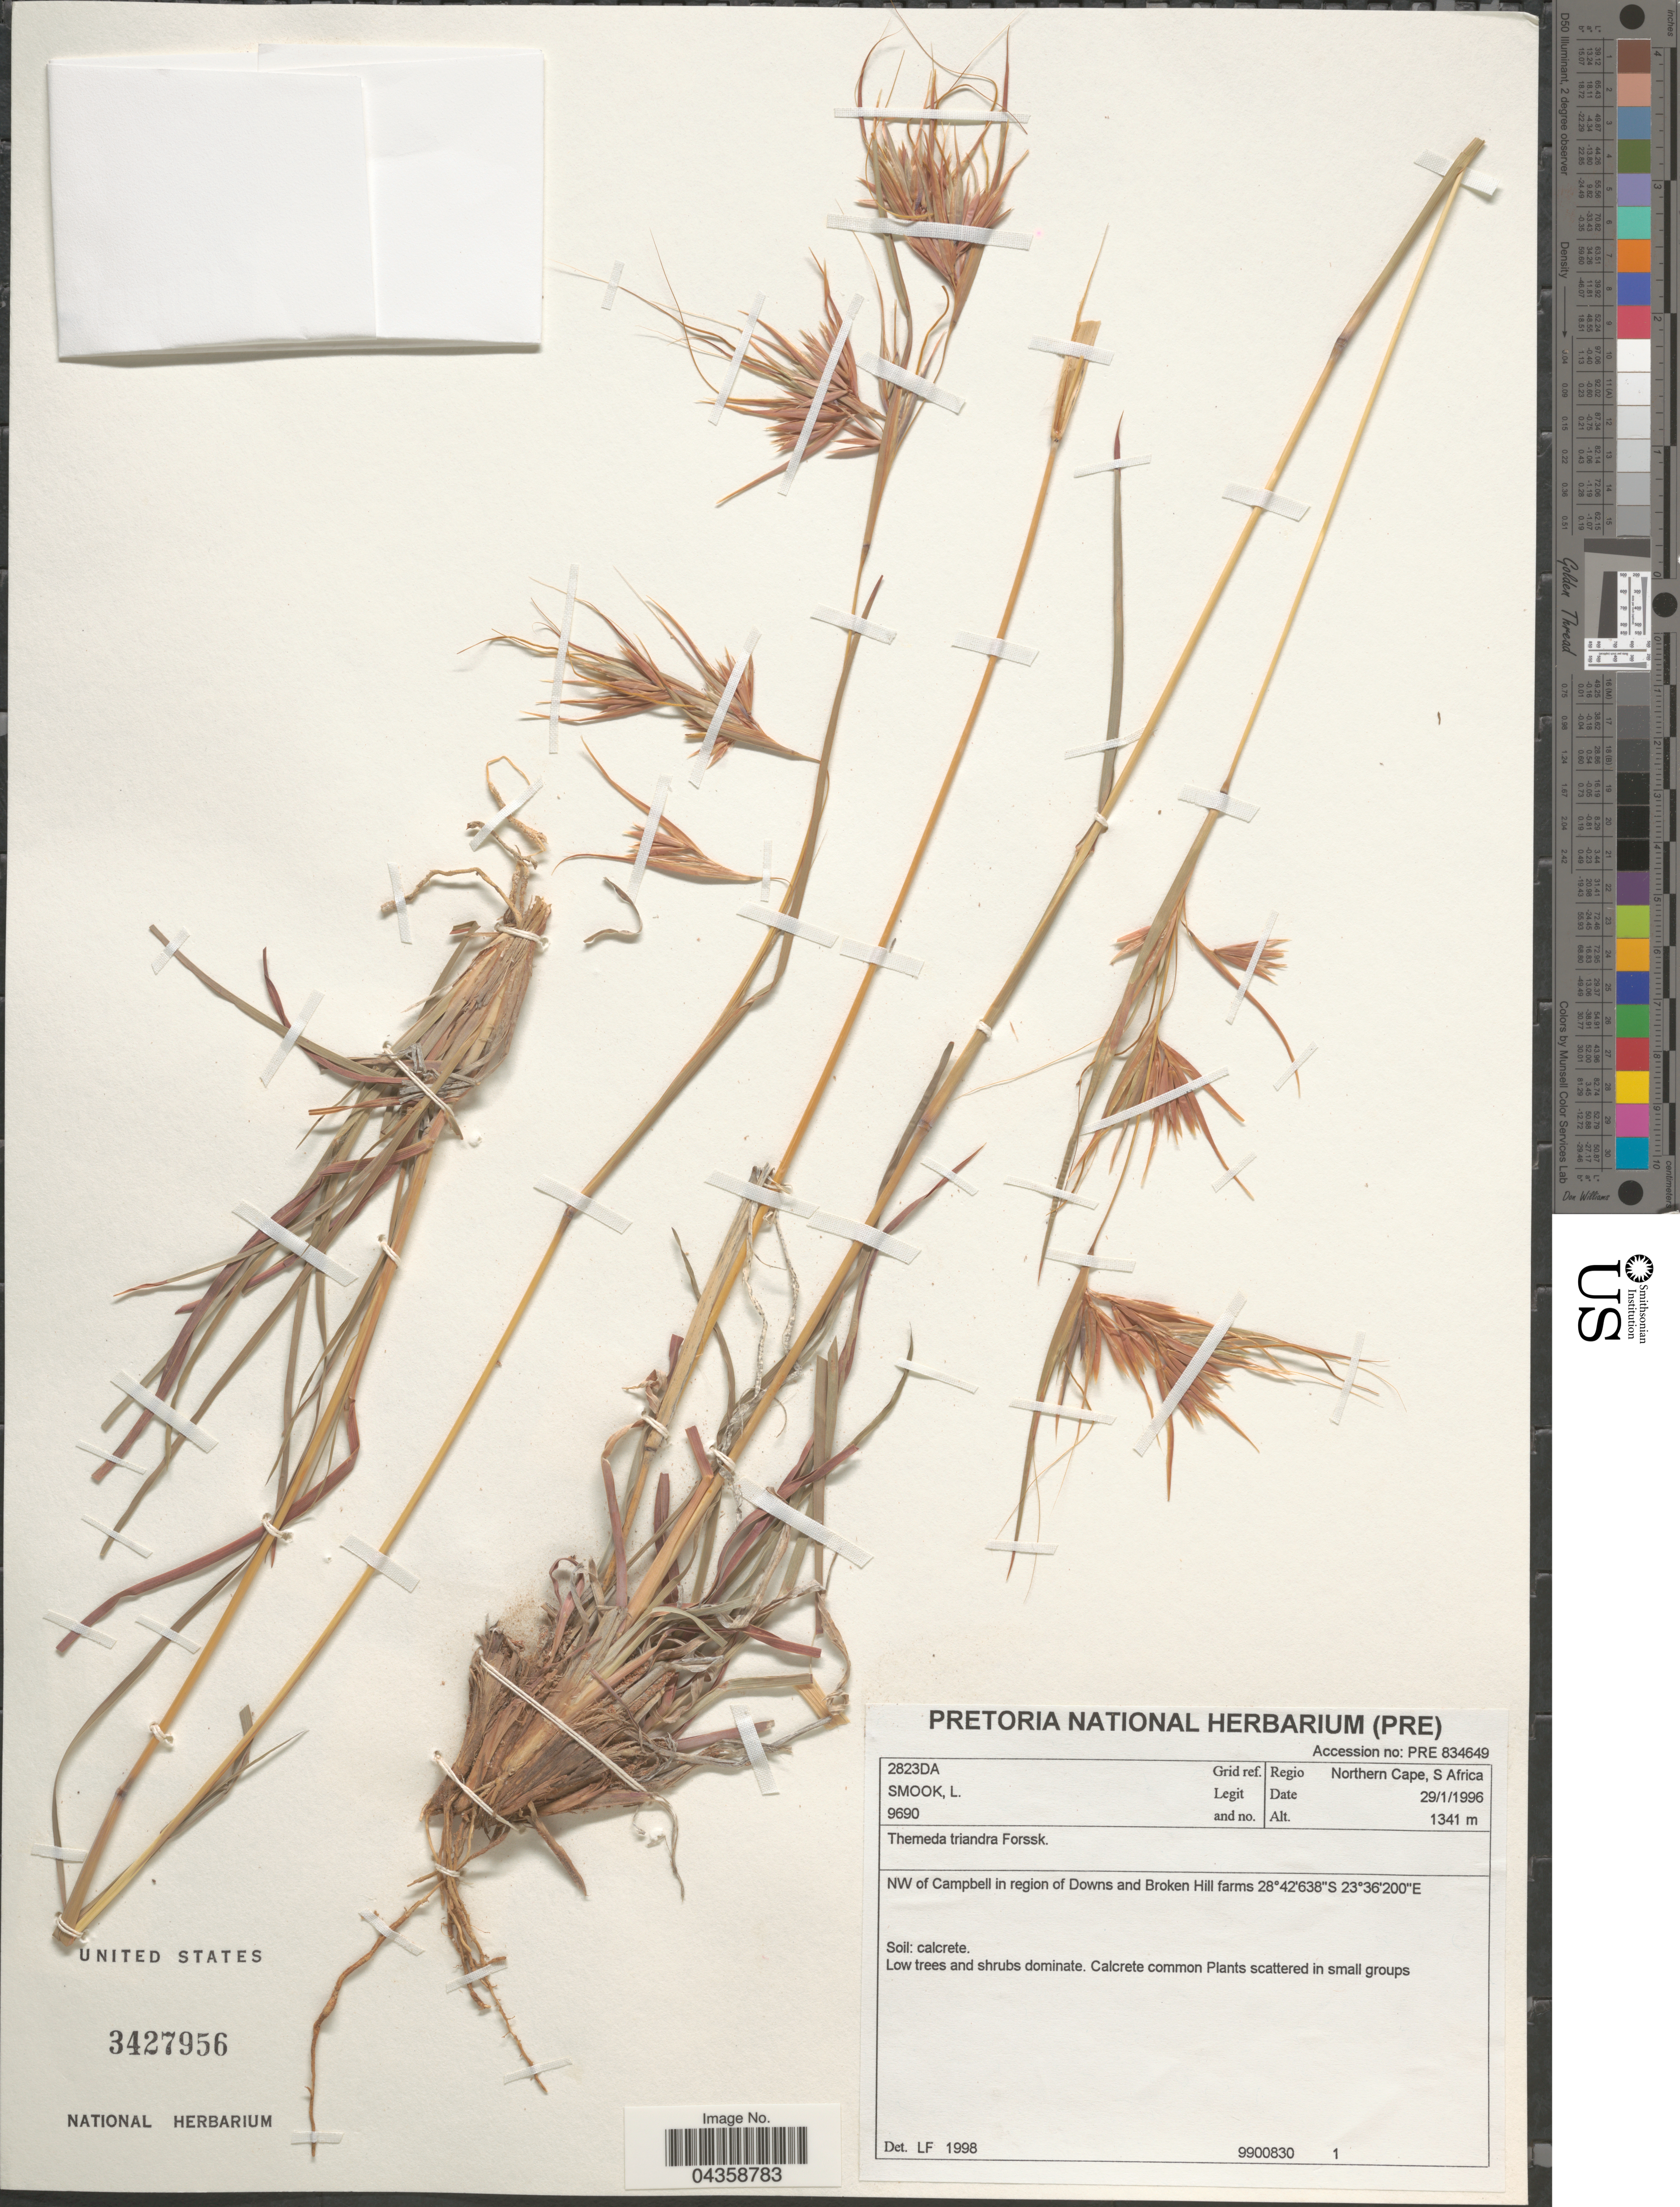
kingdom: Plantae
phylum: Tracheophyta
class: Liliopsida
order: Poales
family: Poaceae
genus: Themeda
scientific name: Themeda triandra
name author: Forssk.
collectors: L. Smook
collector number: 9690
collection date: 1996-01-29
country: South Africa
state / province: Northern Cape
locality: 2823DA Grid ref. Regio Northern Cape. NW of Campbell in region of Downs and Broken Hill farms.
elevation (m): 1341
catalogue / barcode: US 3427956